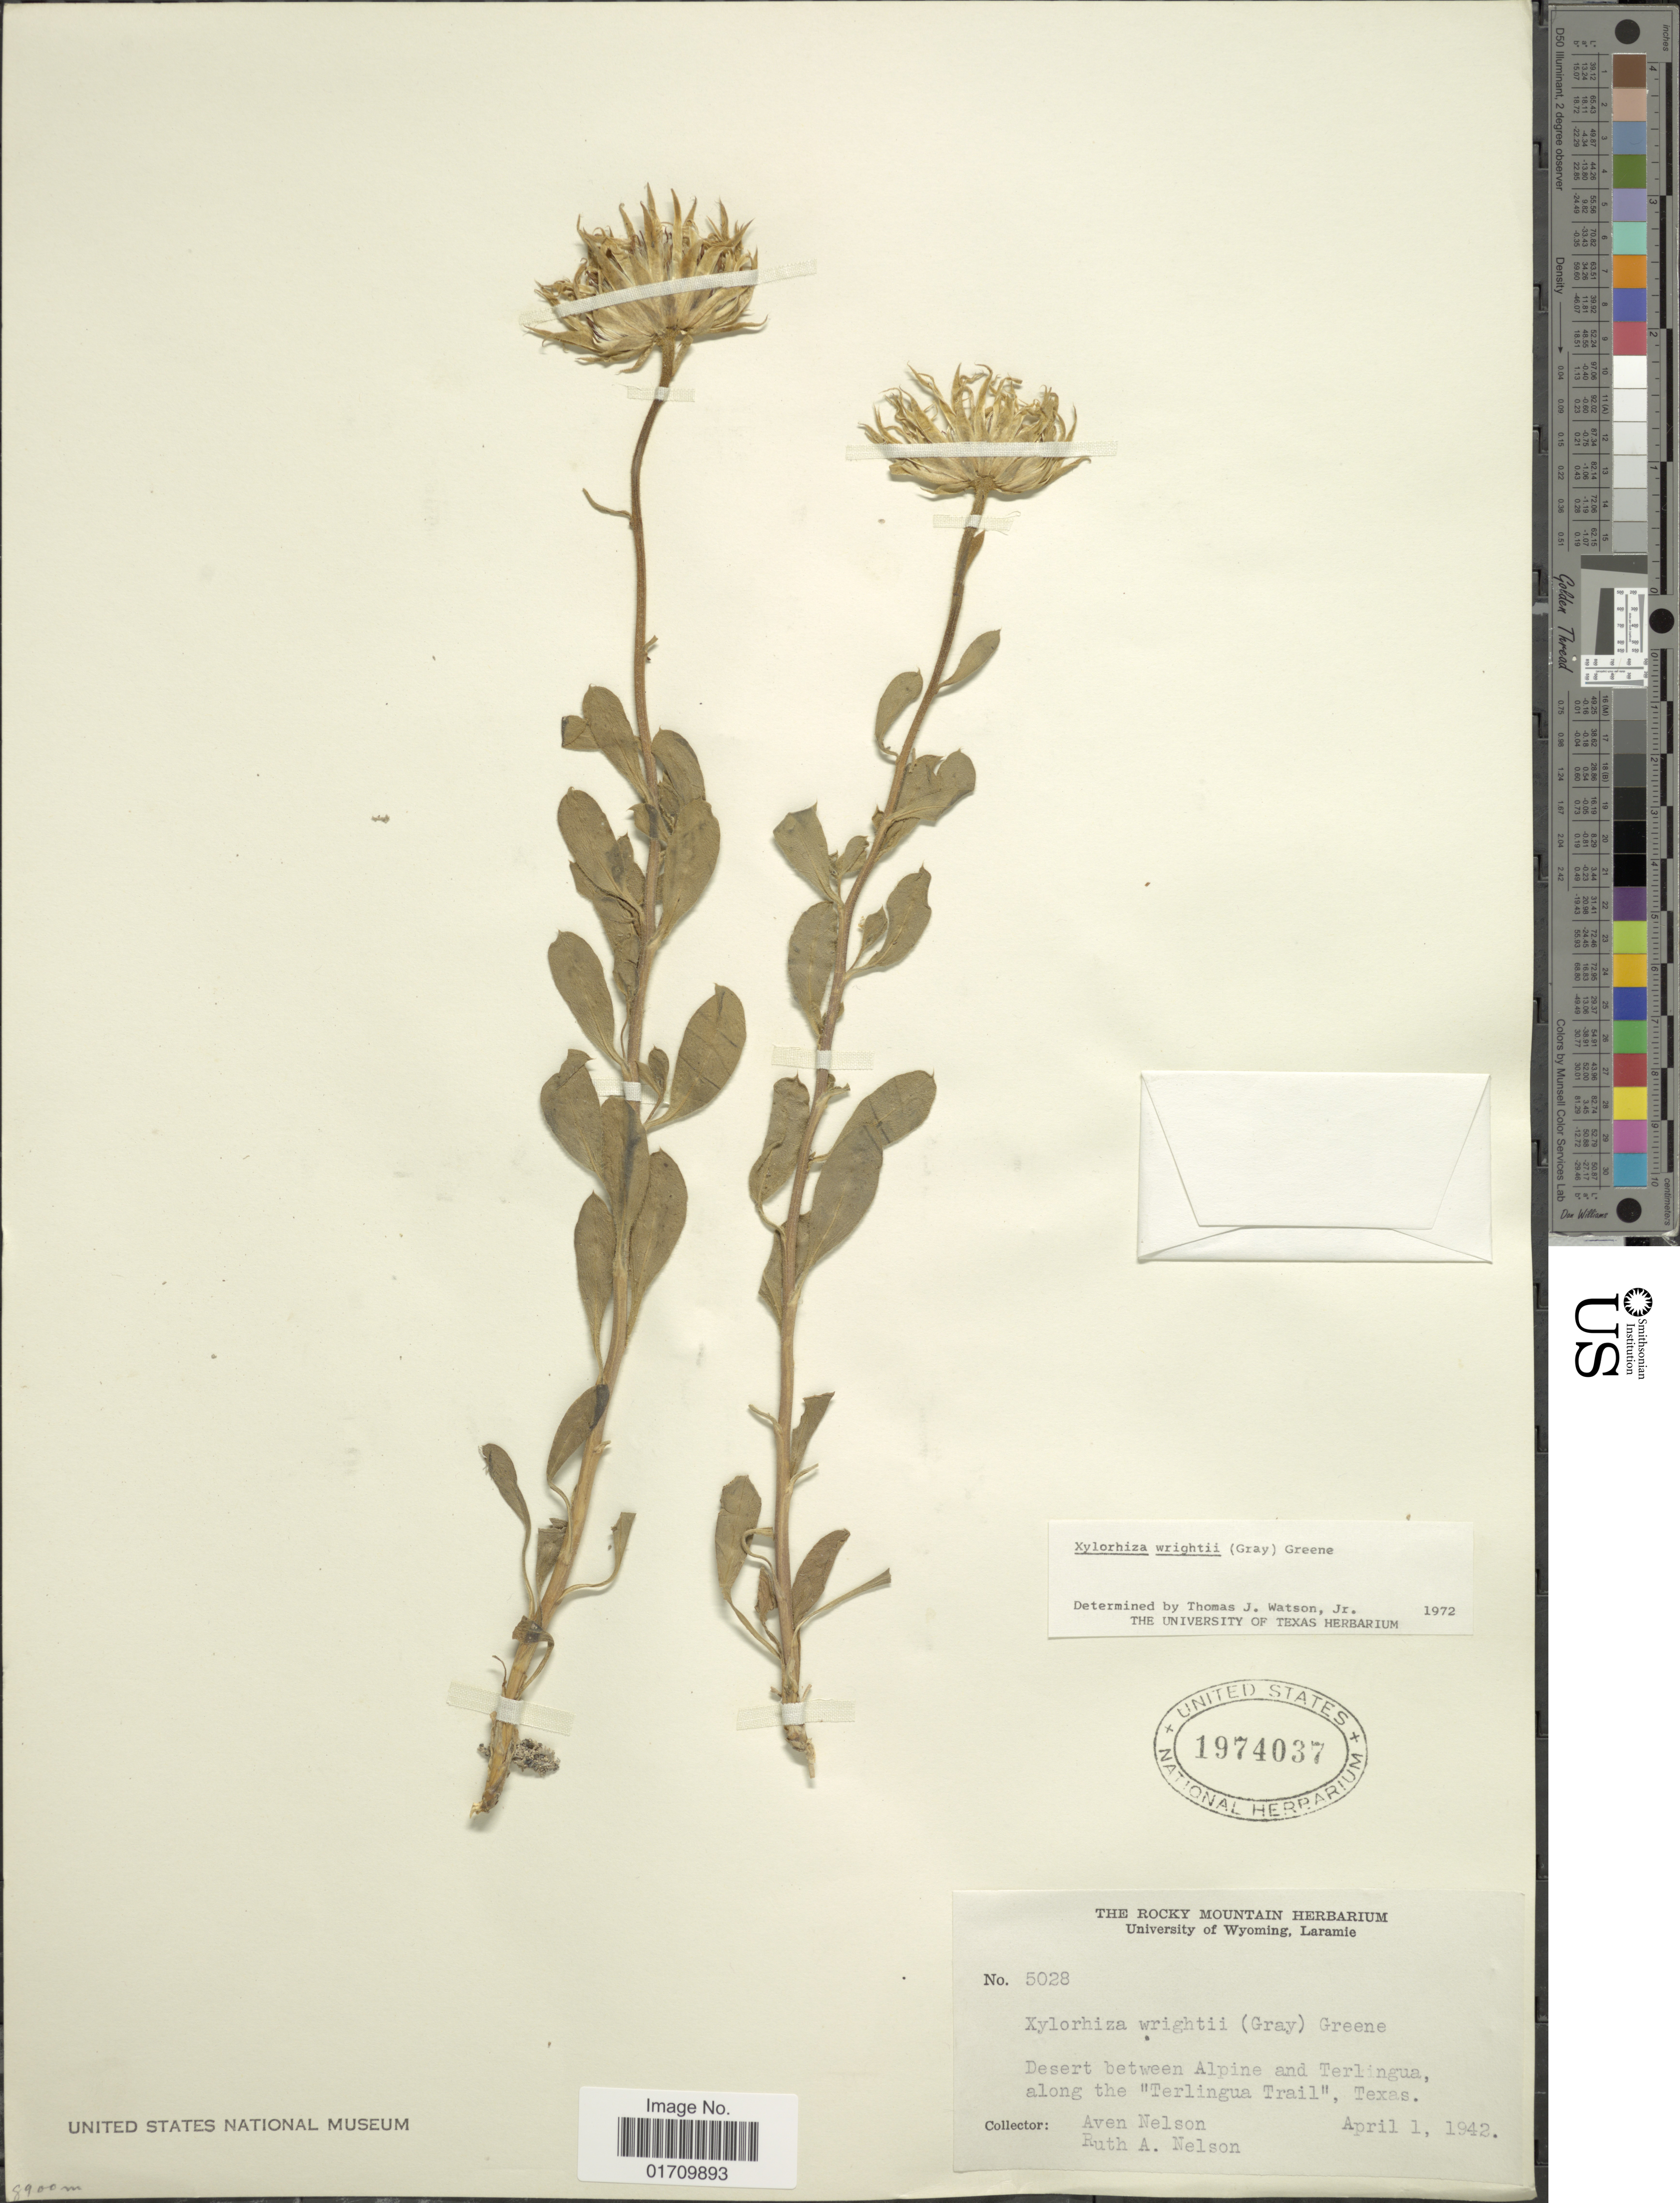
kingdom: Plantae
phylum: Tracheophyta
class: Magnoliopsida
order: Asterales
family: Asteraceae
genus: Xylorhiza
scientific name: Xylorhiza wrightii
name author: (A. Gray) Greene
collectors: A. Nelson & R. A. Nelson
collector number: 5028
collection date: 1942-04-01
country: United States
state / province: Texas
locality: Desert between Alpine and Telingua along the Terlingua Trail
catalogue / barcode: US 1974037